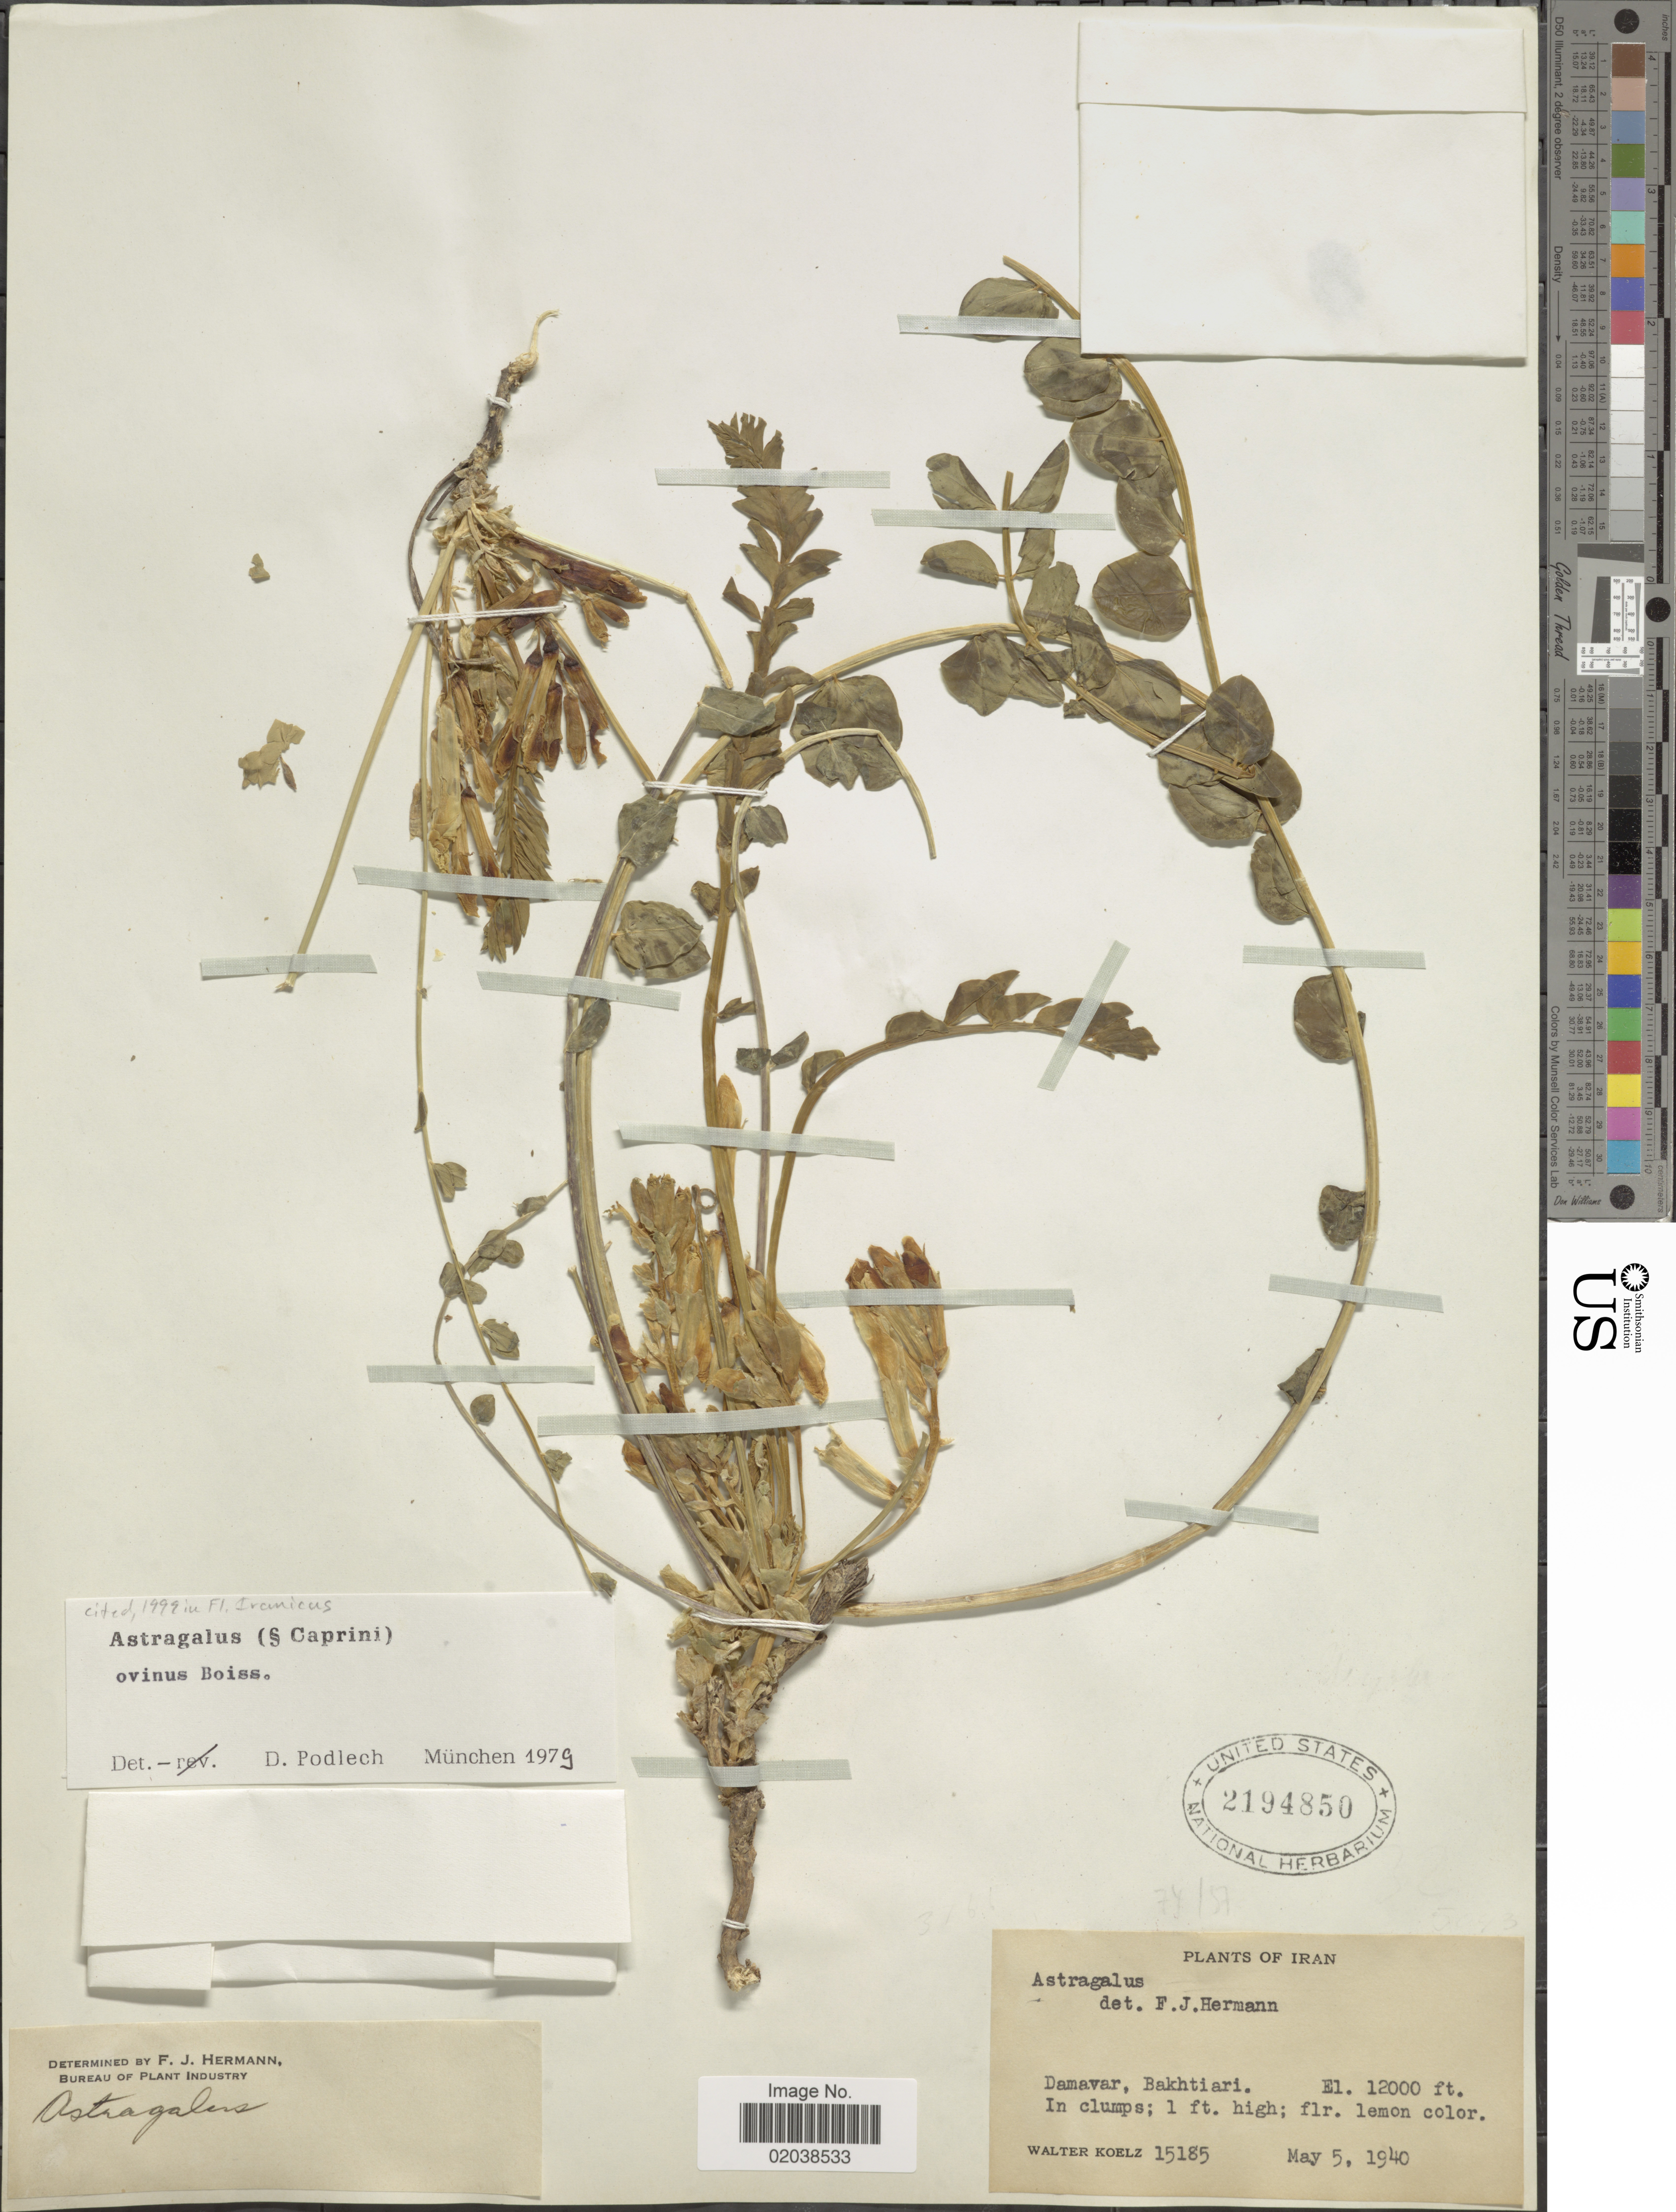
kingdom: Plantae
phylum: Tracheophyta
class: Magnoliopsida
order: Fabales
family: Fabaceae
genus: Astragalus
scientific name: Astragalus ovinus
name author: Boiss.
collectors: W. N. Koelz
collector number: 15185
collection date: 1940-05-05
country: Iran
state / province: Chahar Mahaal and Bakhtiari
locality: Damavar, Bakhtiari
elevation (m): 3658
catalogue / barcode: US 2194850